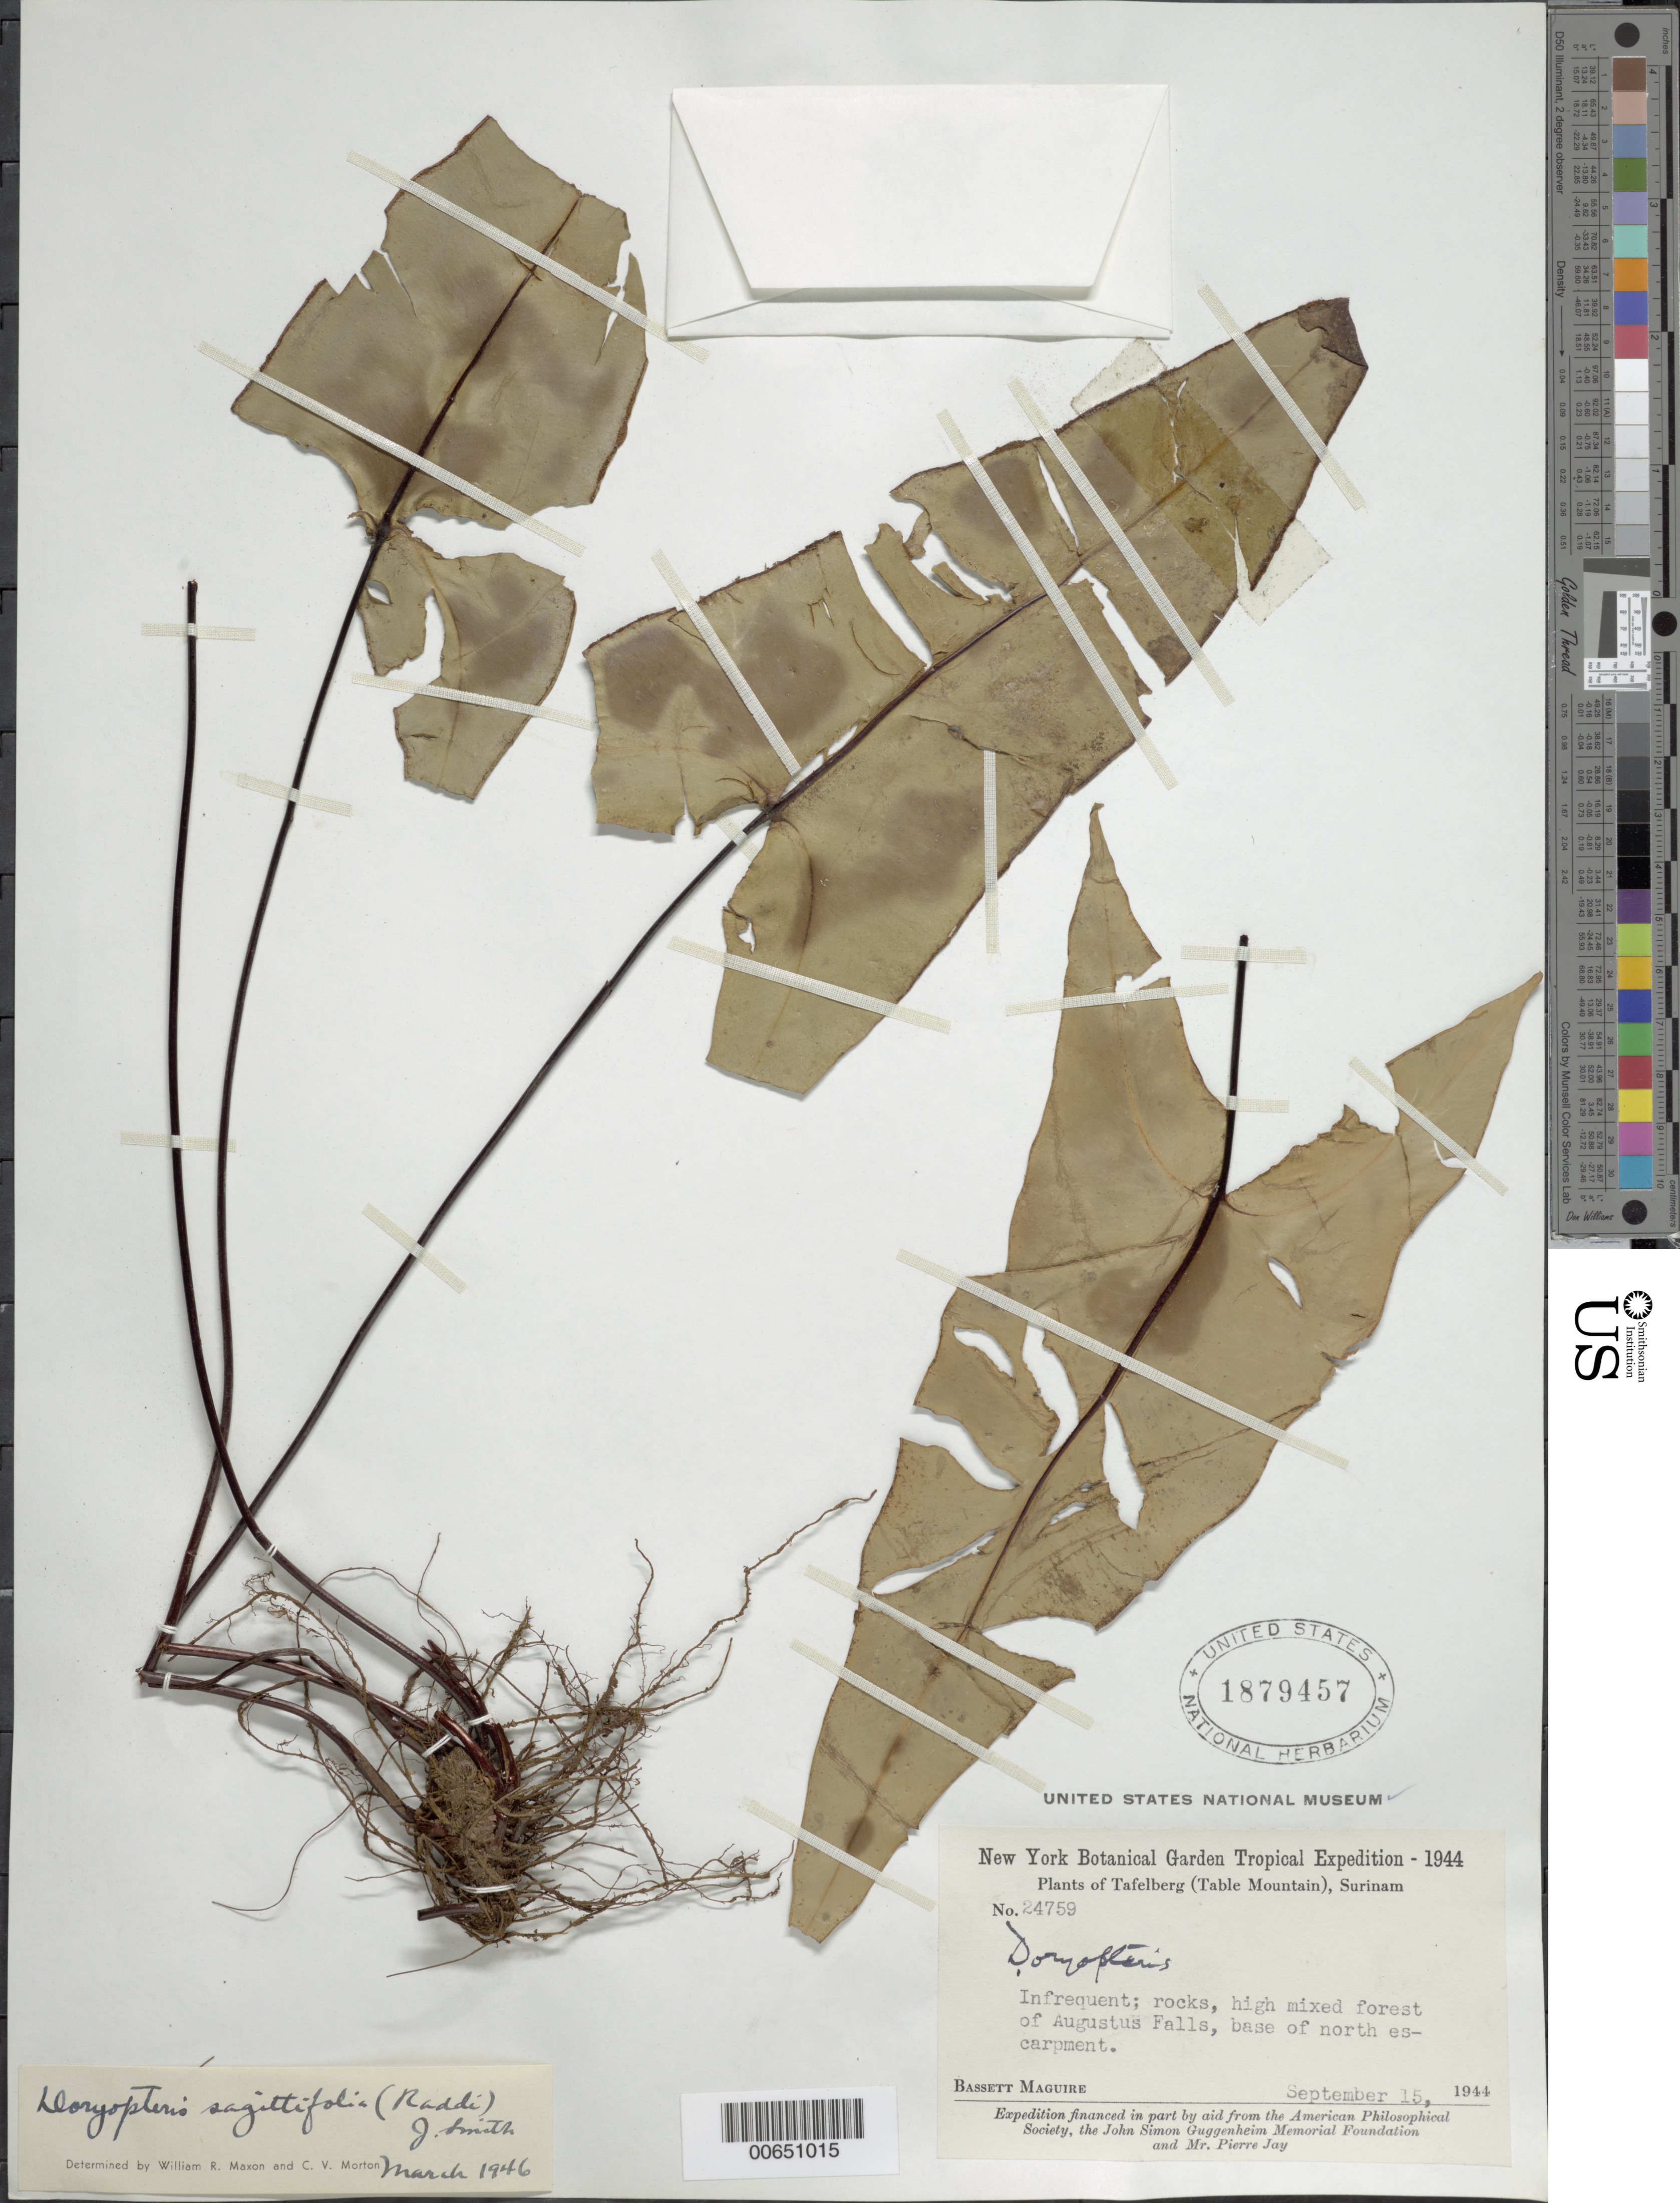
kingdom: Plantae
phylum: Tracheophyta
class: Polypodiopsida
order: Polypodiales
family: Pteridaceae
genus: Doryopteris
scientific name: Doryopteris sagittifolia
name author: J. Sm.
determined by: Maxon, W. R.; Morton, C. V.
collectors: B. Maguire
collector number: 24759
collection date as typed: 15-Sep-44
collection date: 1944-09-15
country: Suriname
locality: Tafelberg (Table Mountain), Augustus Falls, base of N escarpment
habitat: High mixed forest, rocks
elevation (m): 390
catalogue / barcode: US 1879457